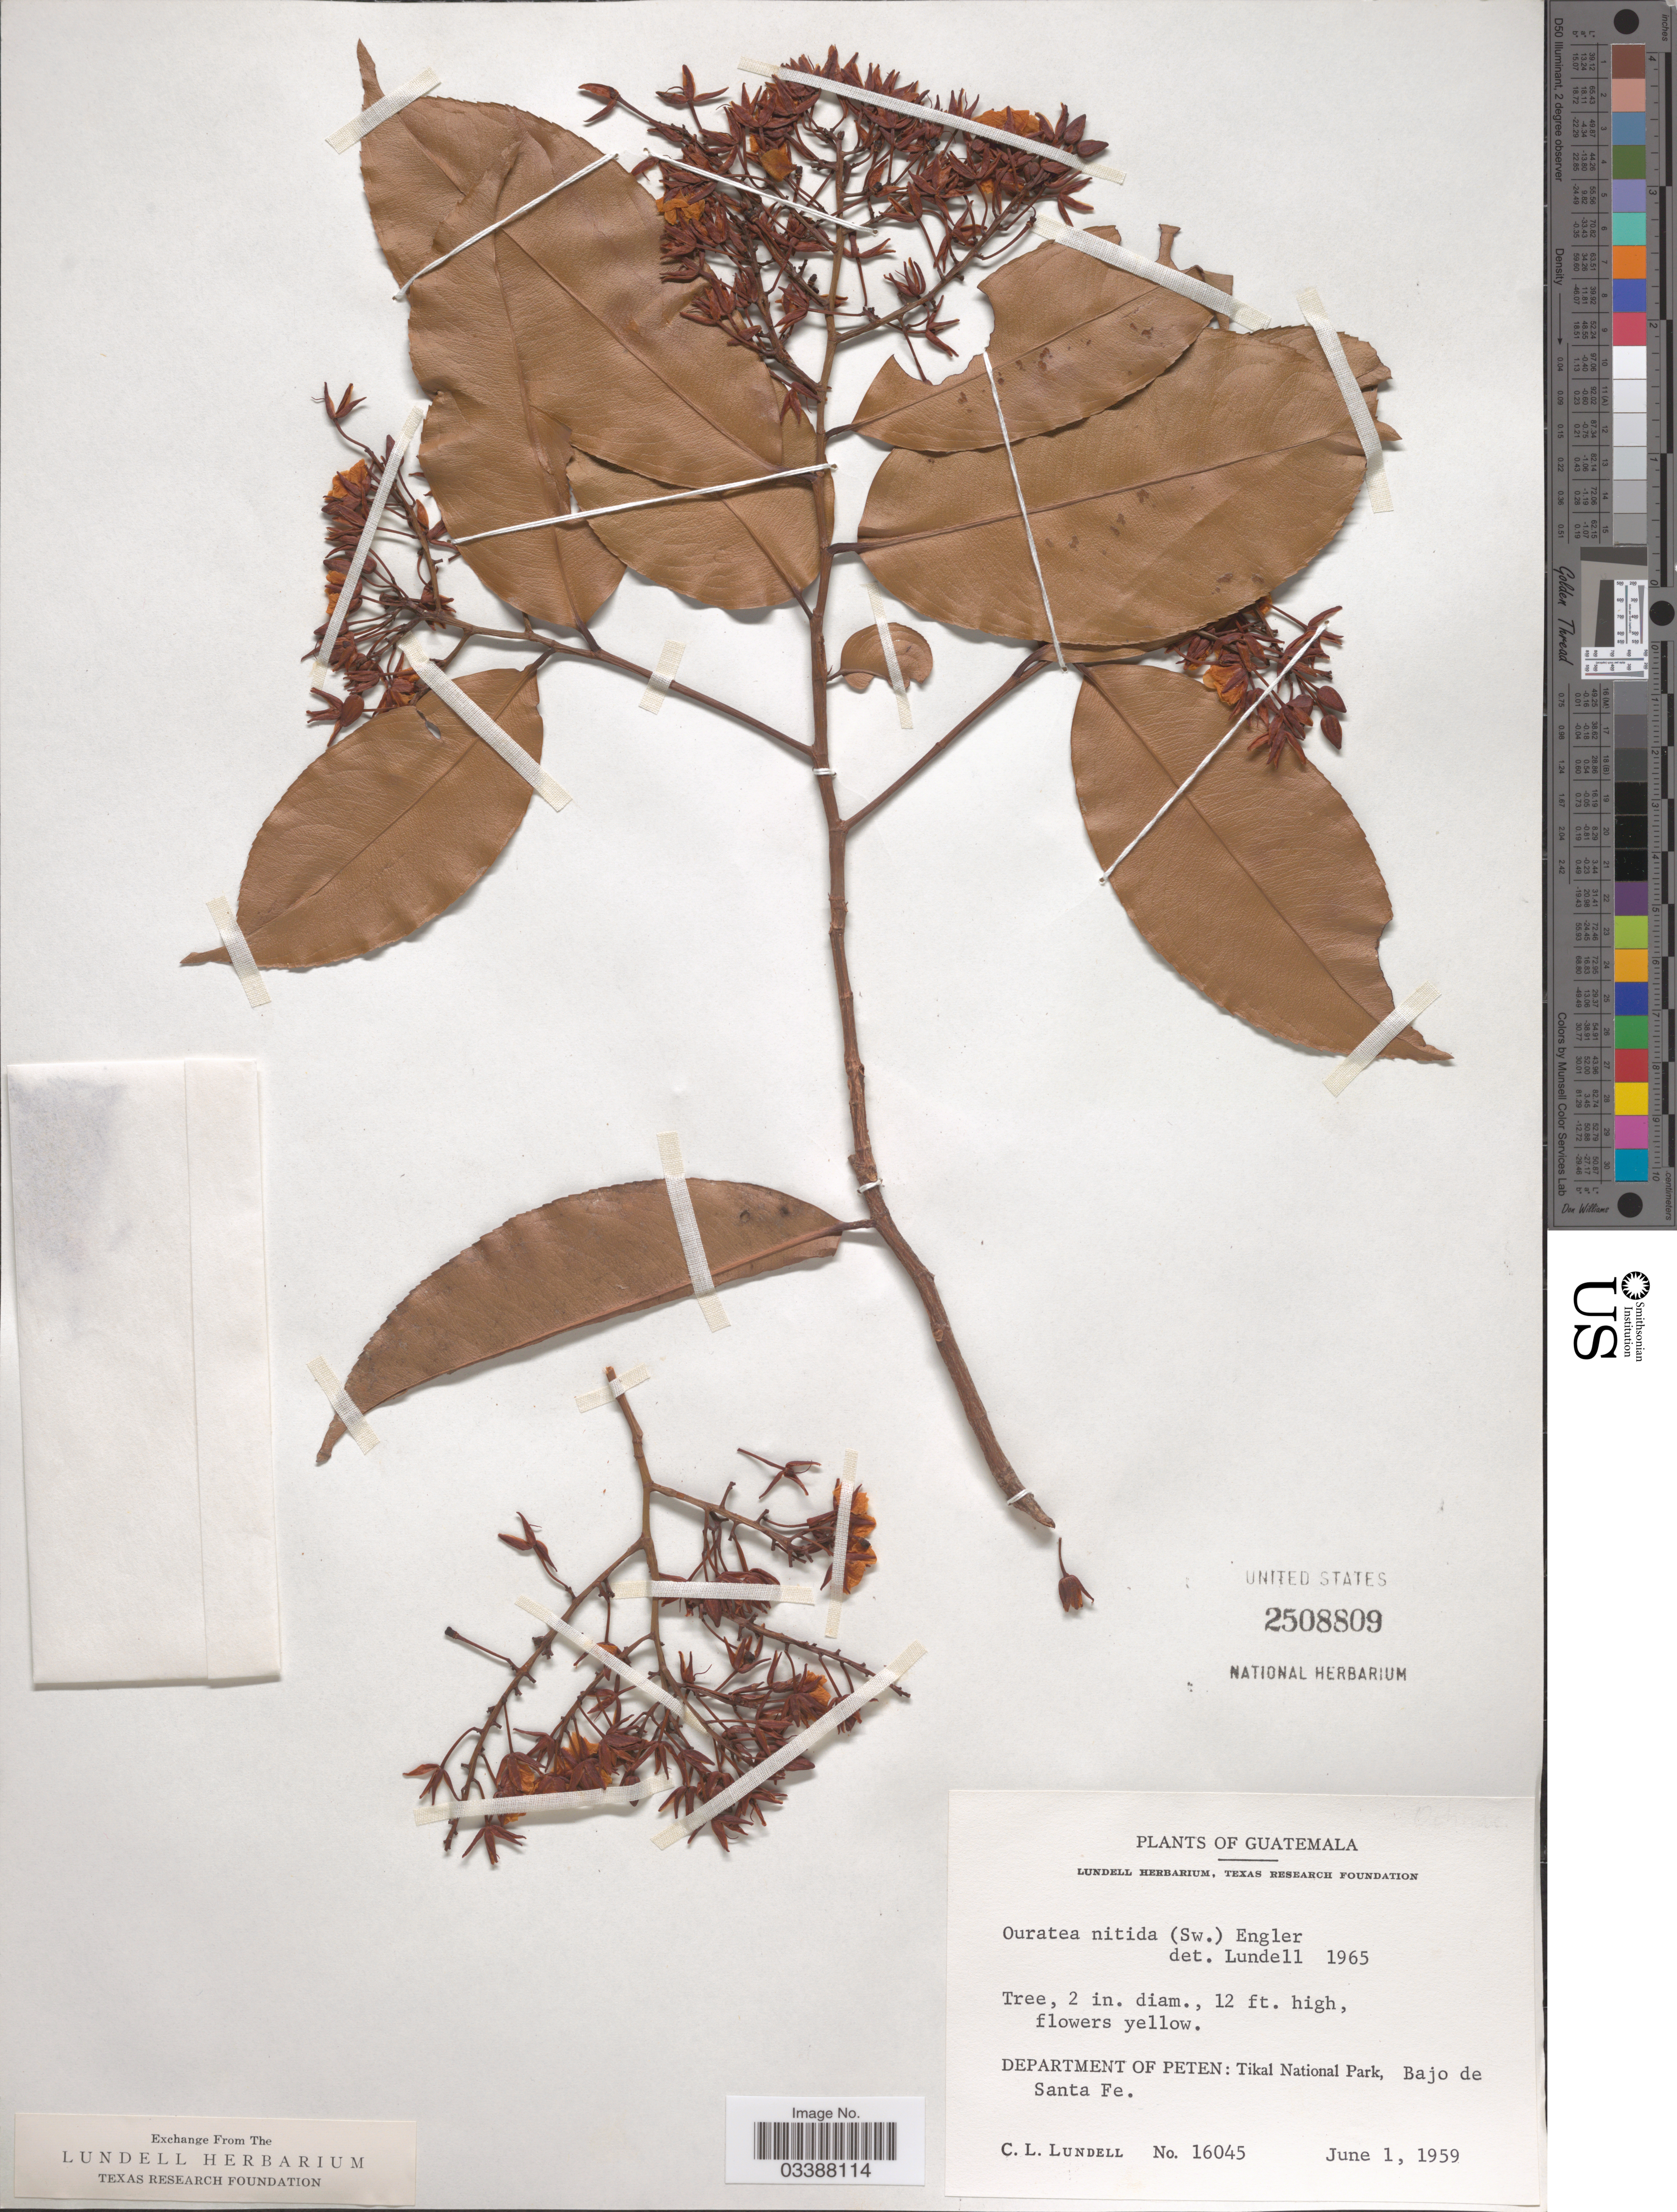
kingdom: Plantae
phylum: Tracheophyta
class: Magnoliopsida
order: Malpighiales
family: Ochnaceae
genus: Ouratea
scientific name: Ouratea nitida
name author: (Sw.) Engl.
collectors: C. L. Lundell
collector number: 16045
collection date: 1959-06-01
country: Guatemala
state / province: El Petén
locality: Department of Peten: Tikal National Park, Bajo de Santa Fe.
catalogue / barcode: US 2508809